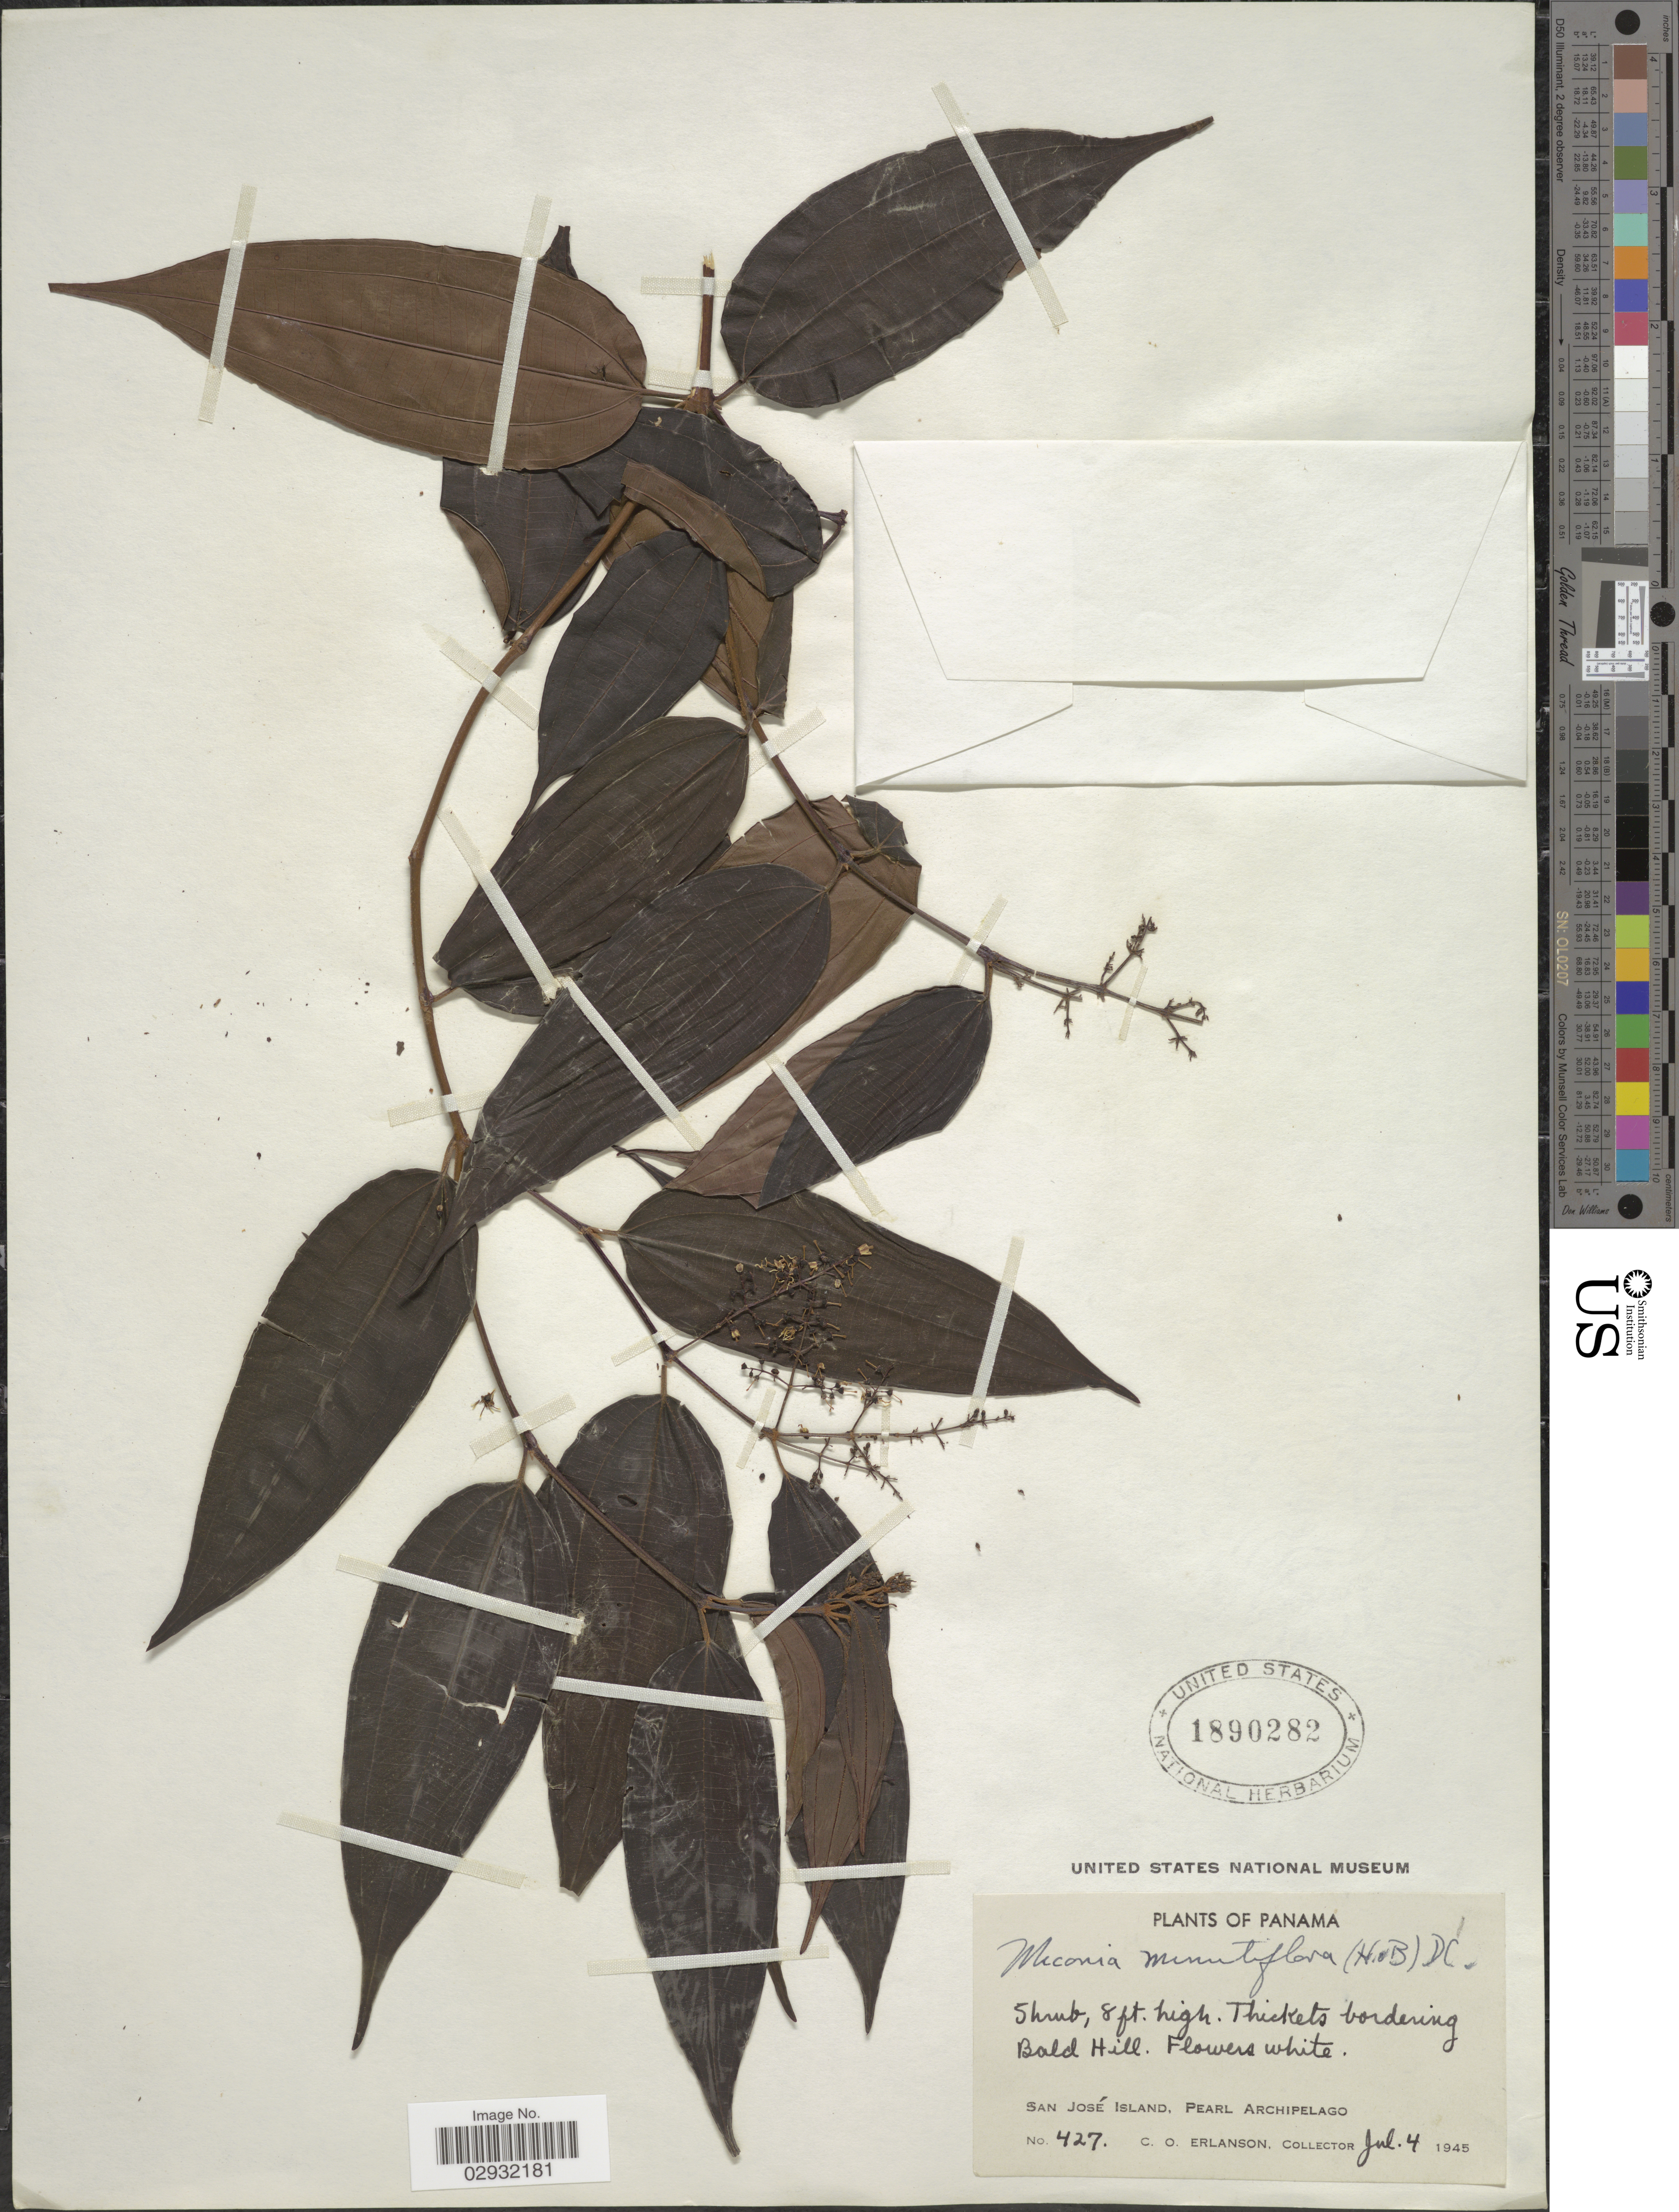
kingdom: Plantae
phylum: Tracheophyta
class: Magnoliopsida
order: Myrtales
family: Melastomataceae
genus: Miconia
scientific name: Miconia borealis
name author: Gleason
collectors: C. O. Erlanson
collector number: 427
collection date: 1945-07-04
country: Panama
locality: Bald Hill, San José Island, Pearl Archipelago.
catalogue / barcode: US 1890282